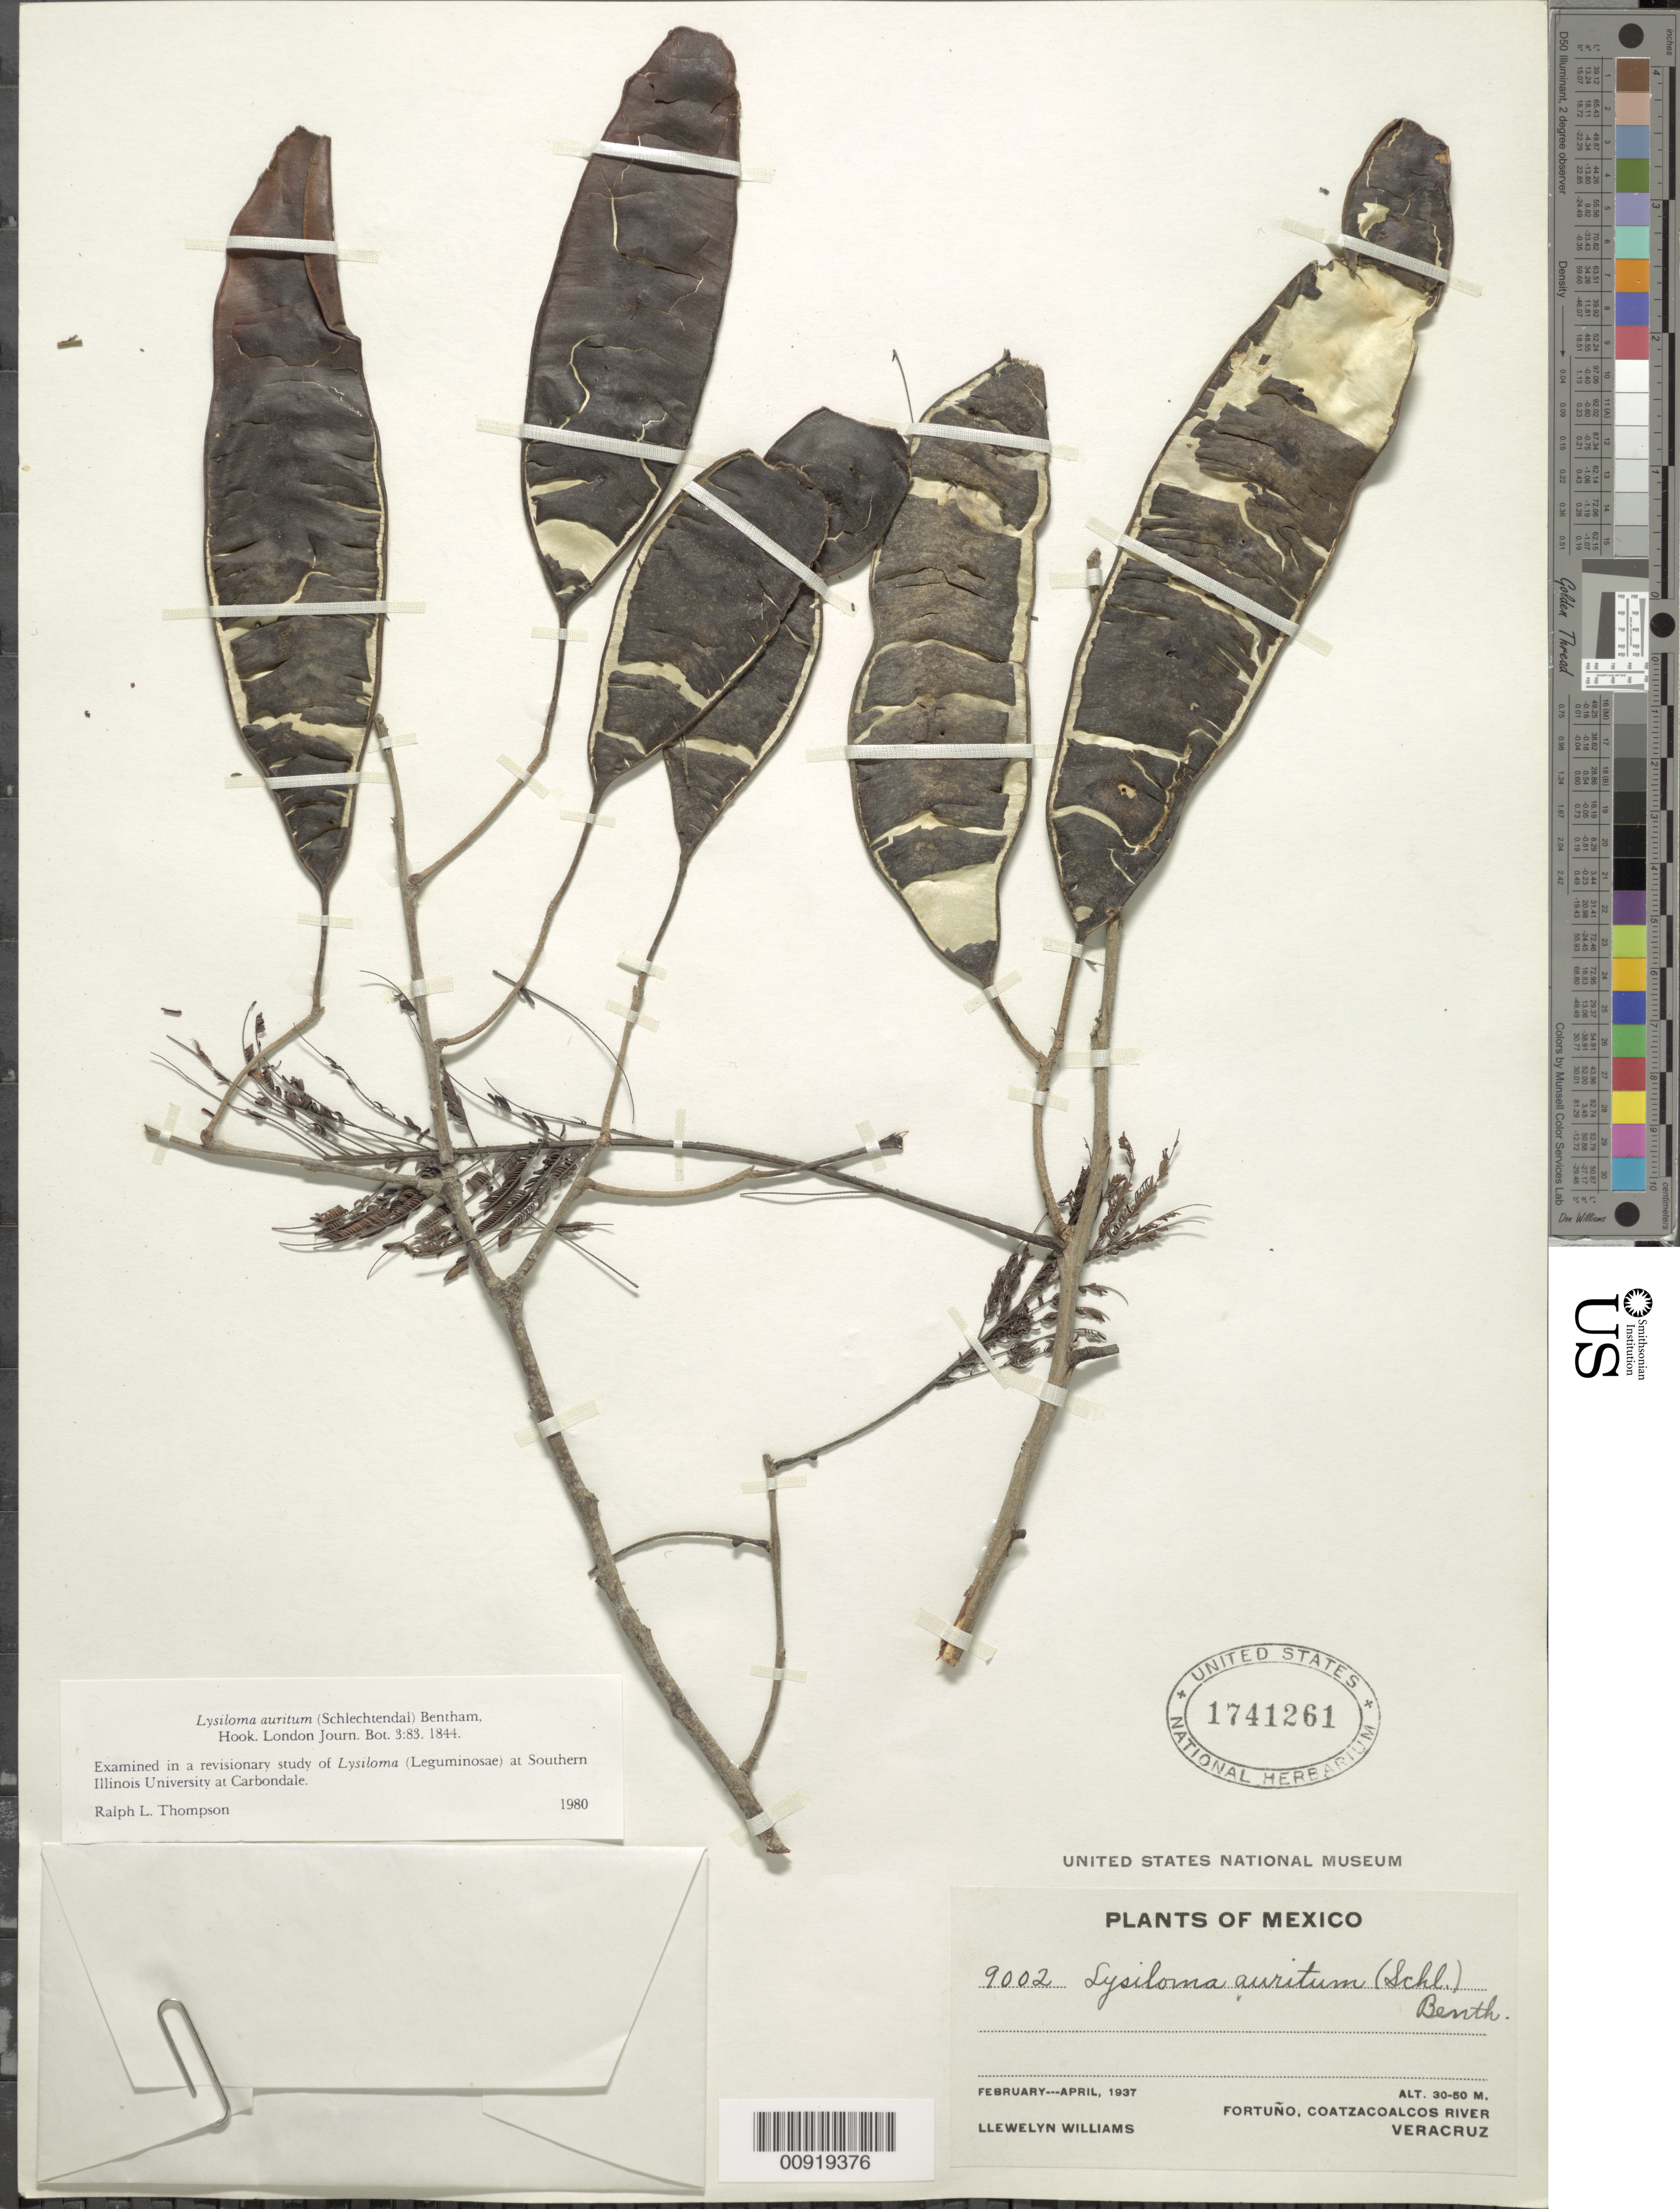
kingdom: Plantae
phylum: Tracheophyta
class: Magnoliopsida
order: Fabales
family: Fabaceae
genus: Lysiloma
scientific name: Lysiloma auritum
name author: (Schltdl.) Benth.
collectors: L. Williams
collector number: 9002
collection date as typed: Feb 1937 to -- Apr 1937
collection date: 1937-02/1937-04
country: Mexico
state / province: Veracruz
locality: Fortuño, Coatzacoalcos River, Veracruz.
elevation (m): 50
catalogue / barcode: US 1741261